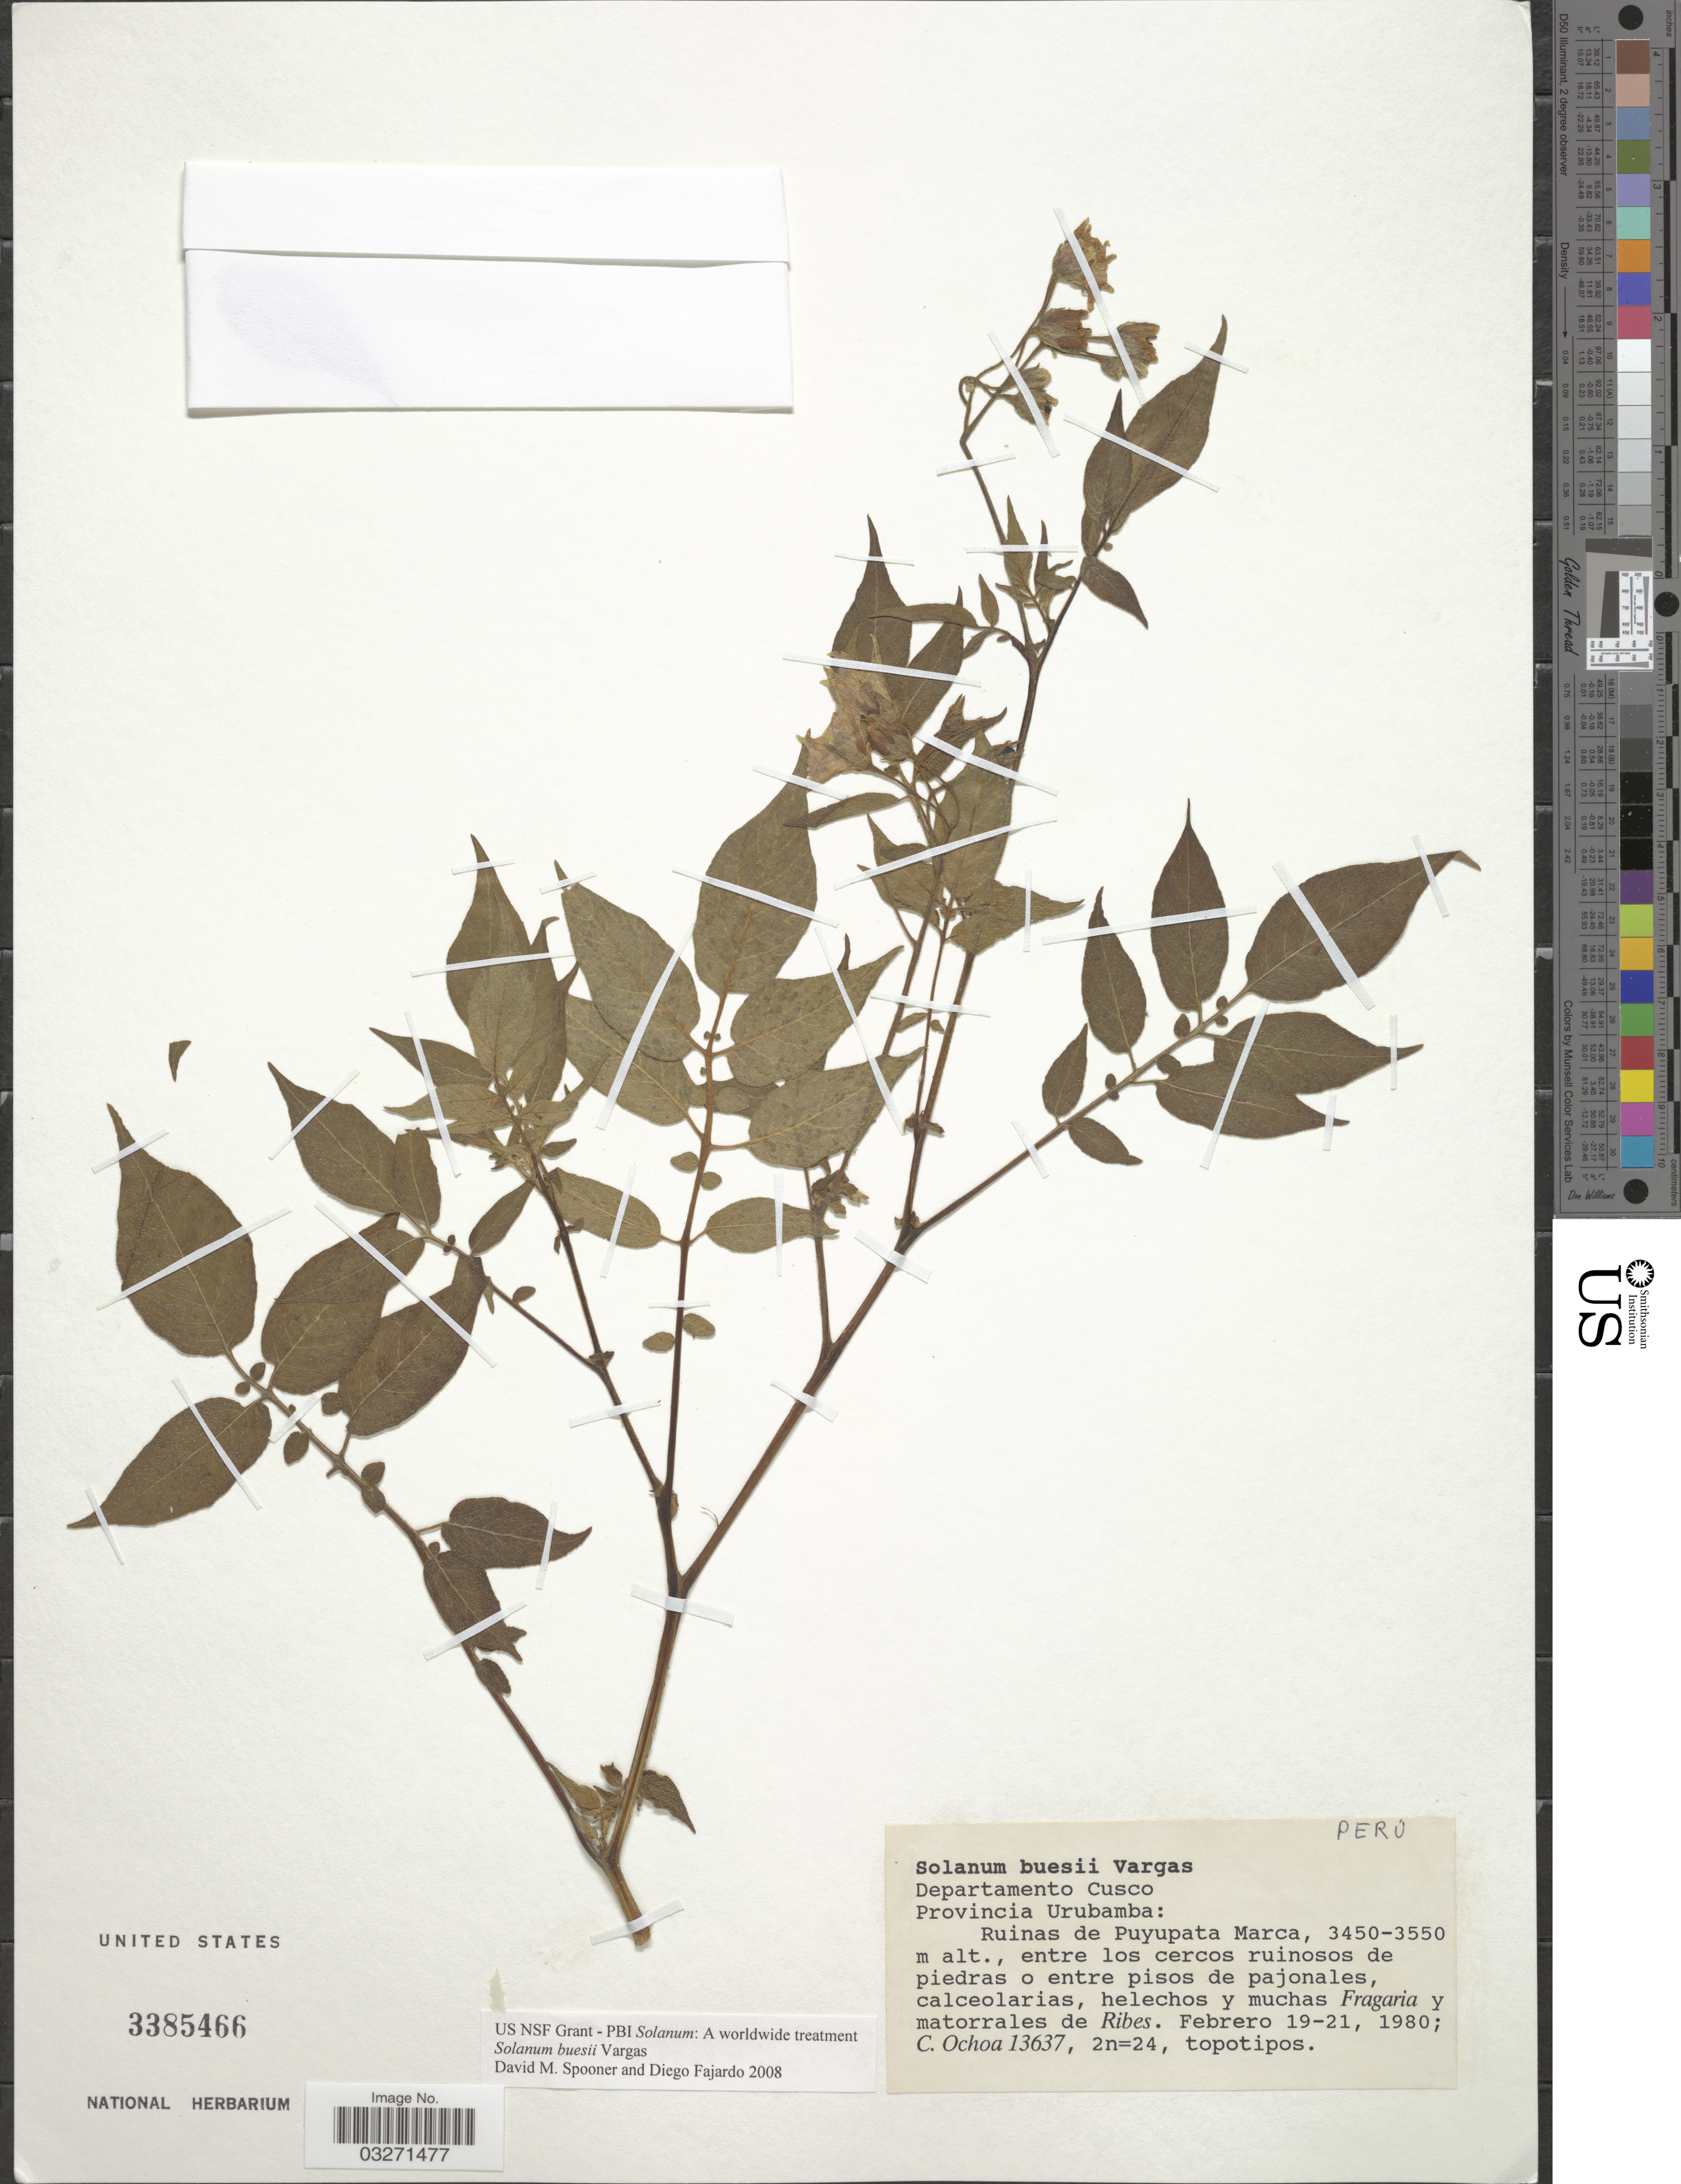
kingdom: Plantae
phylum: Tracheophyta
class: Magnoliopsida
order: Solanales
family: Solanaceae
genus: Solanum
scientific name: Solanum buesii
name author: Vargas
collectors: C. Ochoa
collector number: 13637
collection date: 1980-02-19/1980-02-21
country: Peru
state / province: Cusco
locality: Departamento Cusco. Provincia Urubamba: Ruinas de Puyupata Marca, entre los cercos ruinosos de piedras o entre pisos de pajonales.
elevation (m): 3450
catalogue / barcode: US 3385466